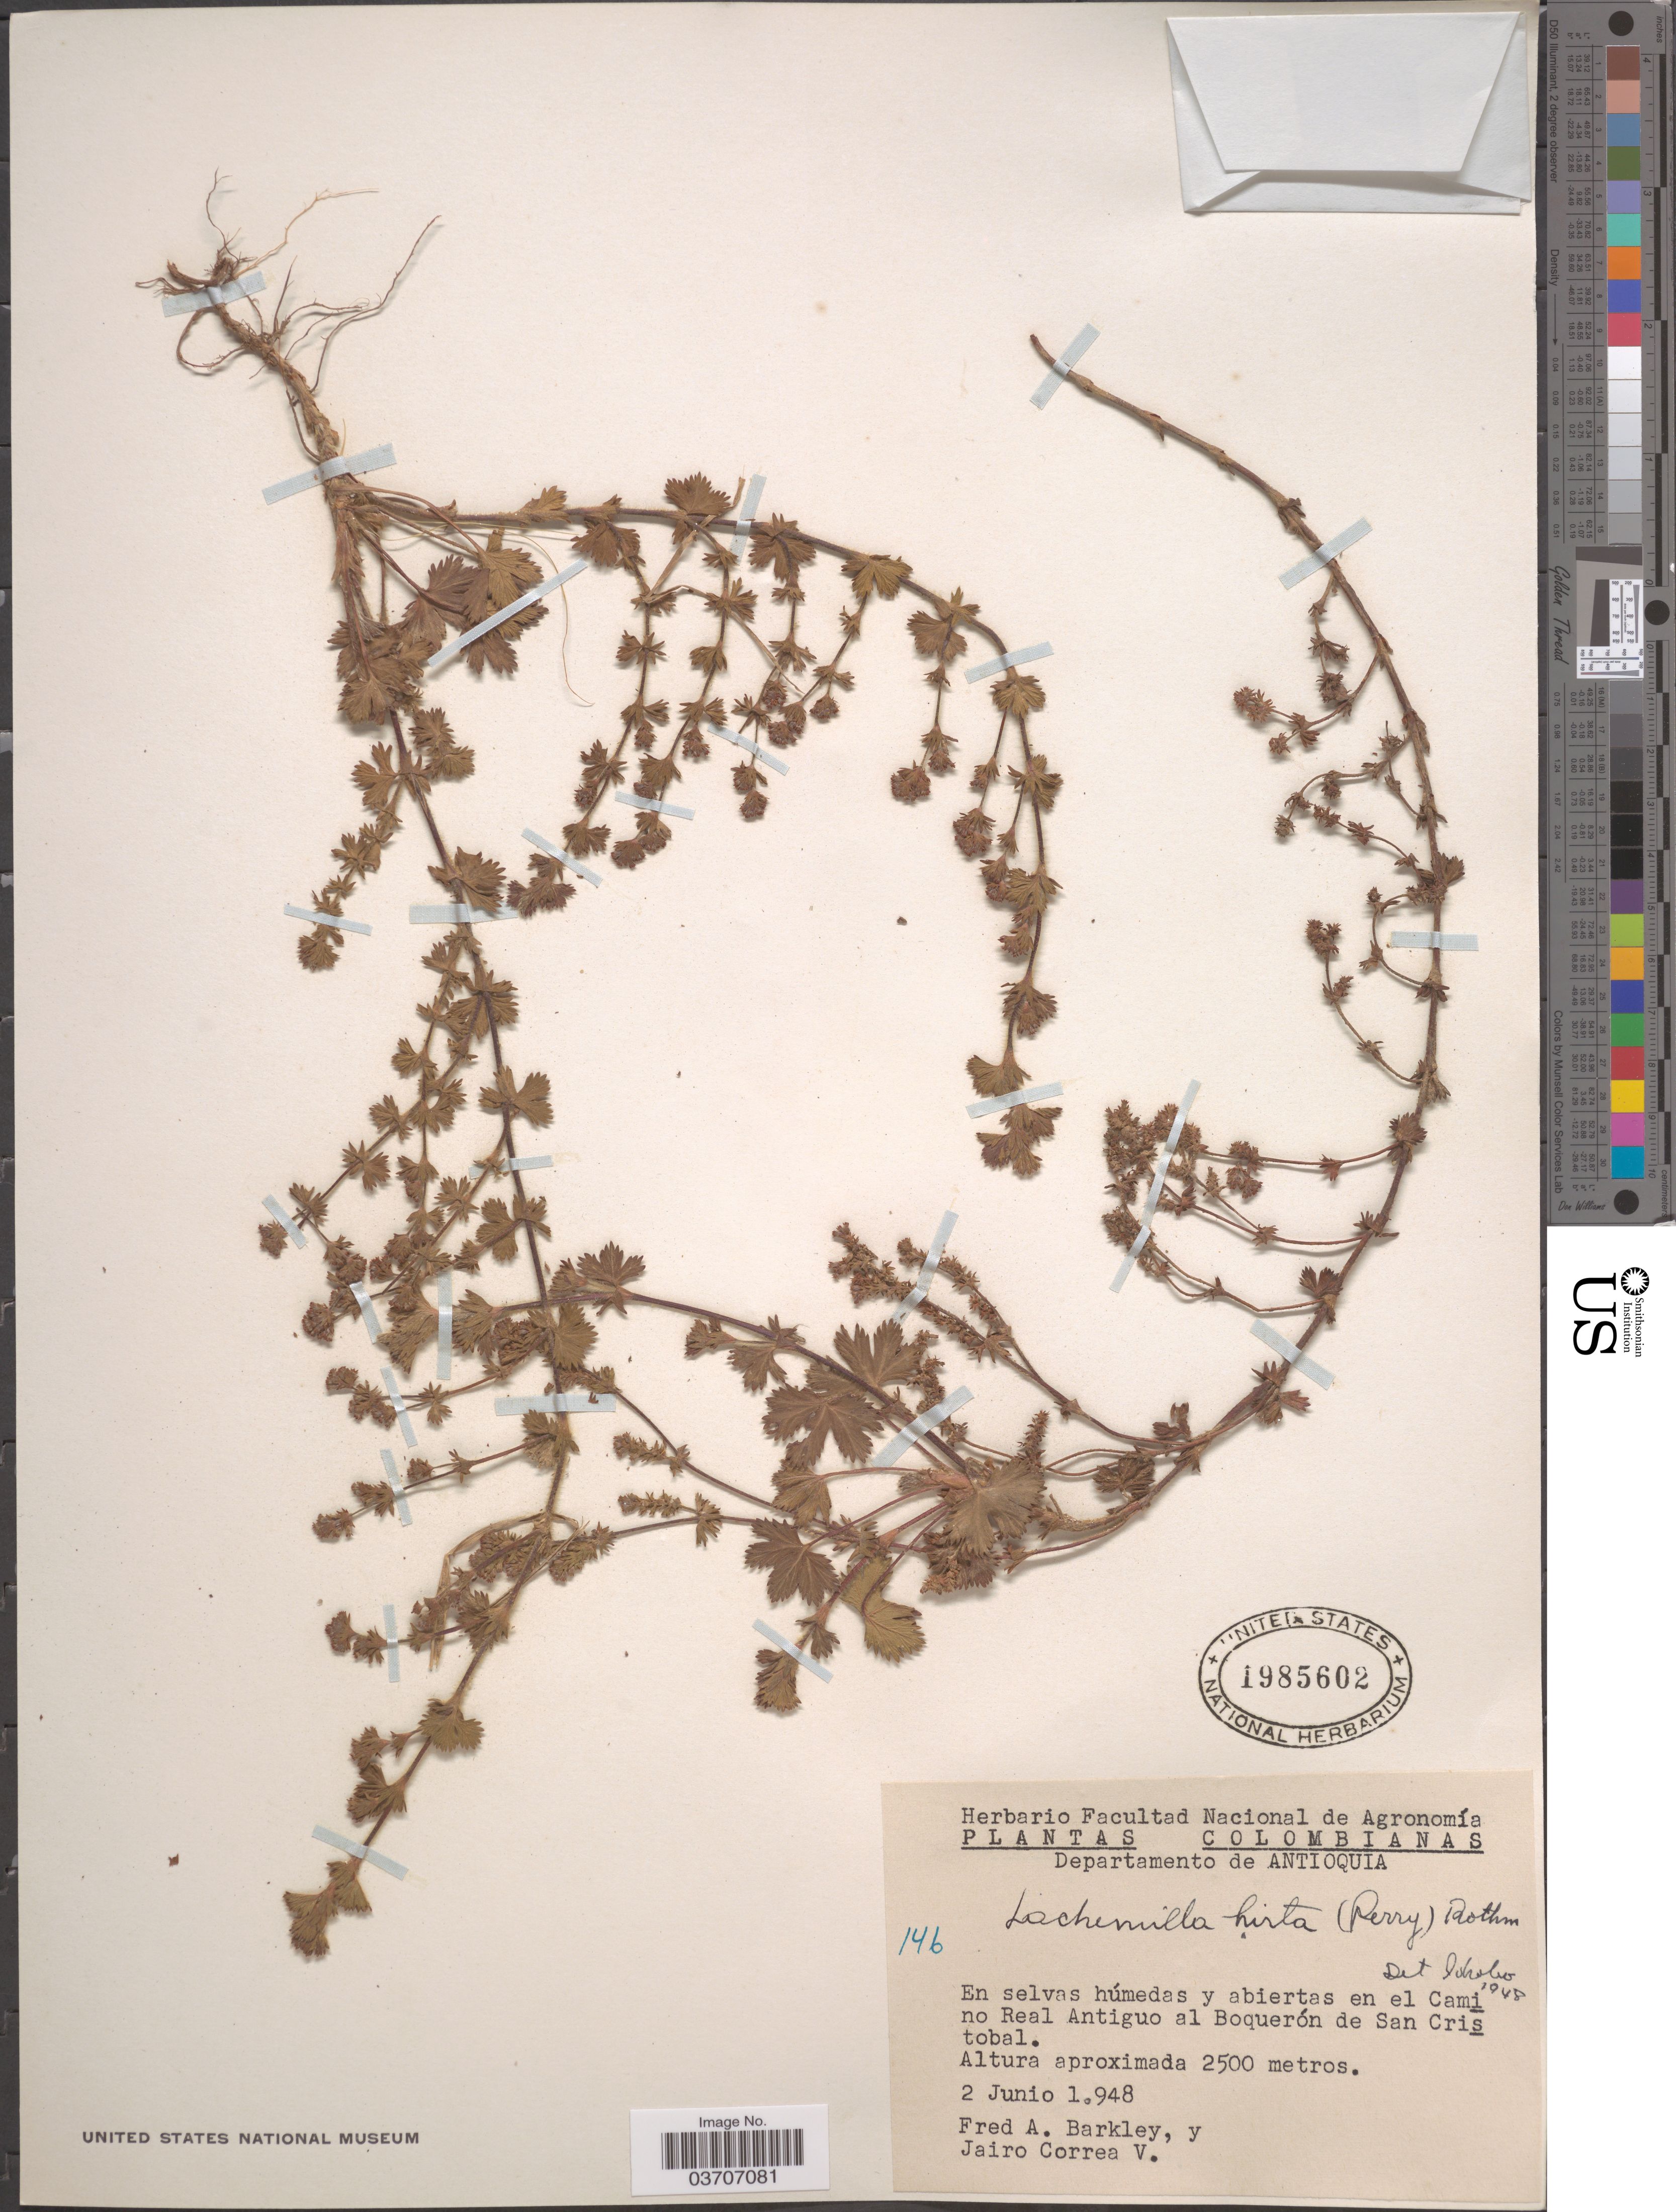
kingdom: Plantae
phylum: Tracheophyta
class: Magnoliopsida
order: Rosales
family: Rosaceae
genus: Lachemilla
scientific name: Lachemilla hirta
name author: (L.M. Perry) Rothm.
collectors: F. A. Barkley & J. Correa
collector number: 146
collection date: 1948-06-02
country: Colombia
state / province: Antioquia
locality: Departamento de Antioquia. En selvas húmedas y abiertas en el Camino Real Antigua al Boquerón de San Cristobal.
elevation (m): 2500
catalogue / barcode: US 1985602